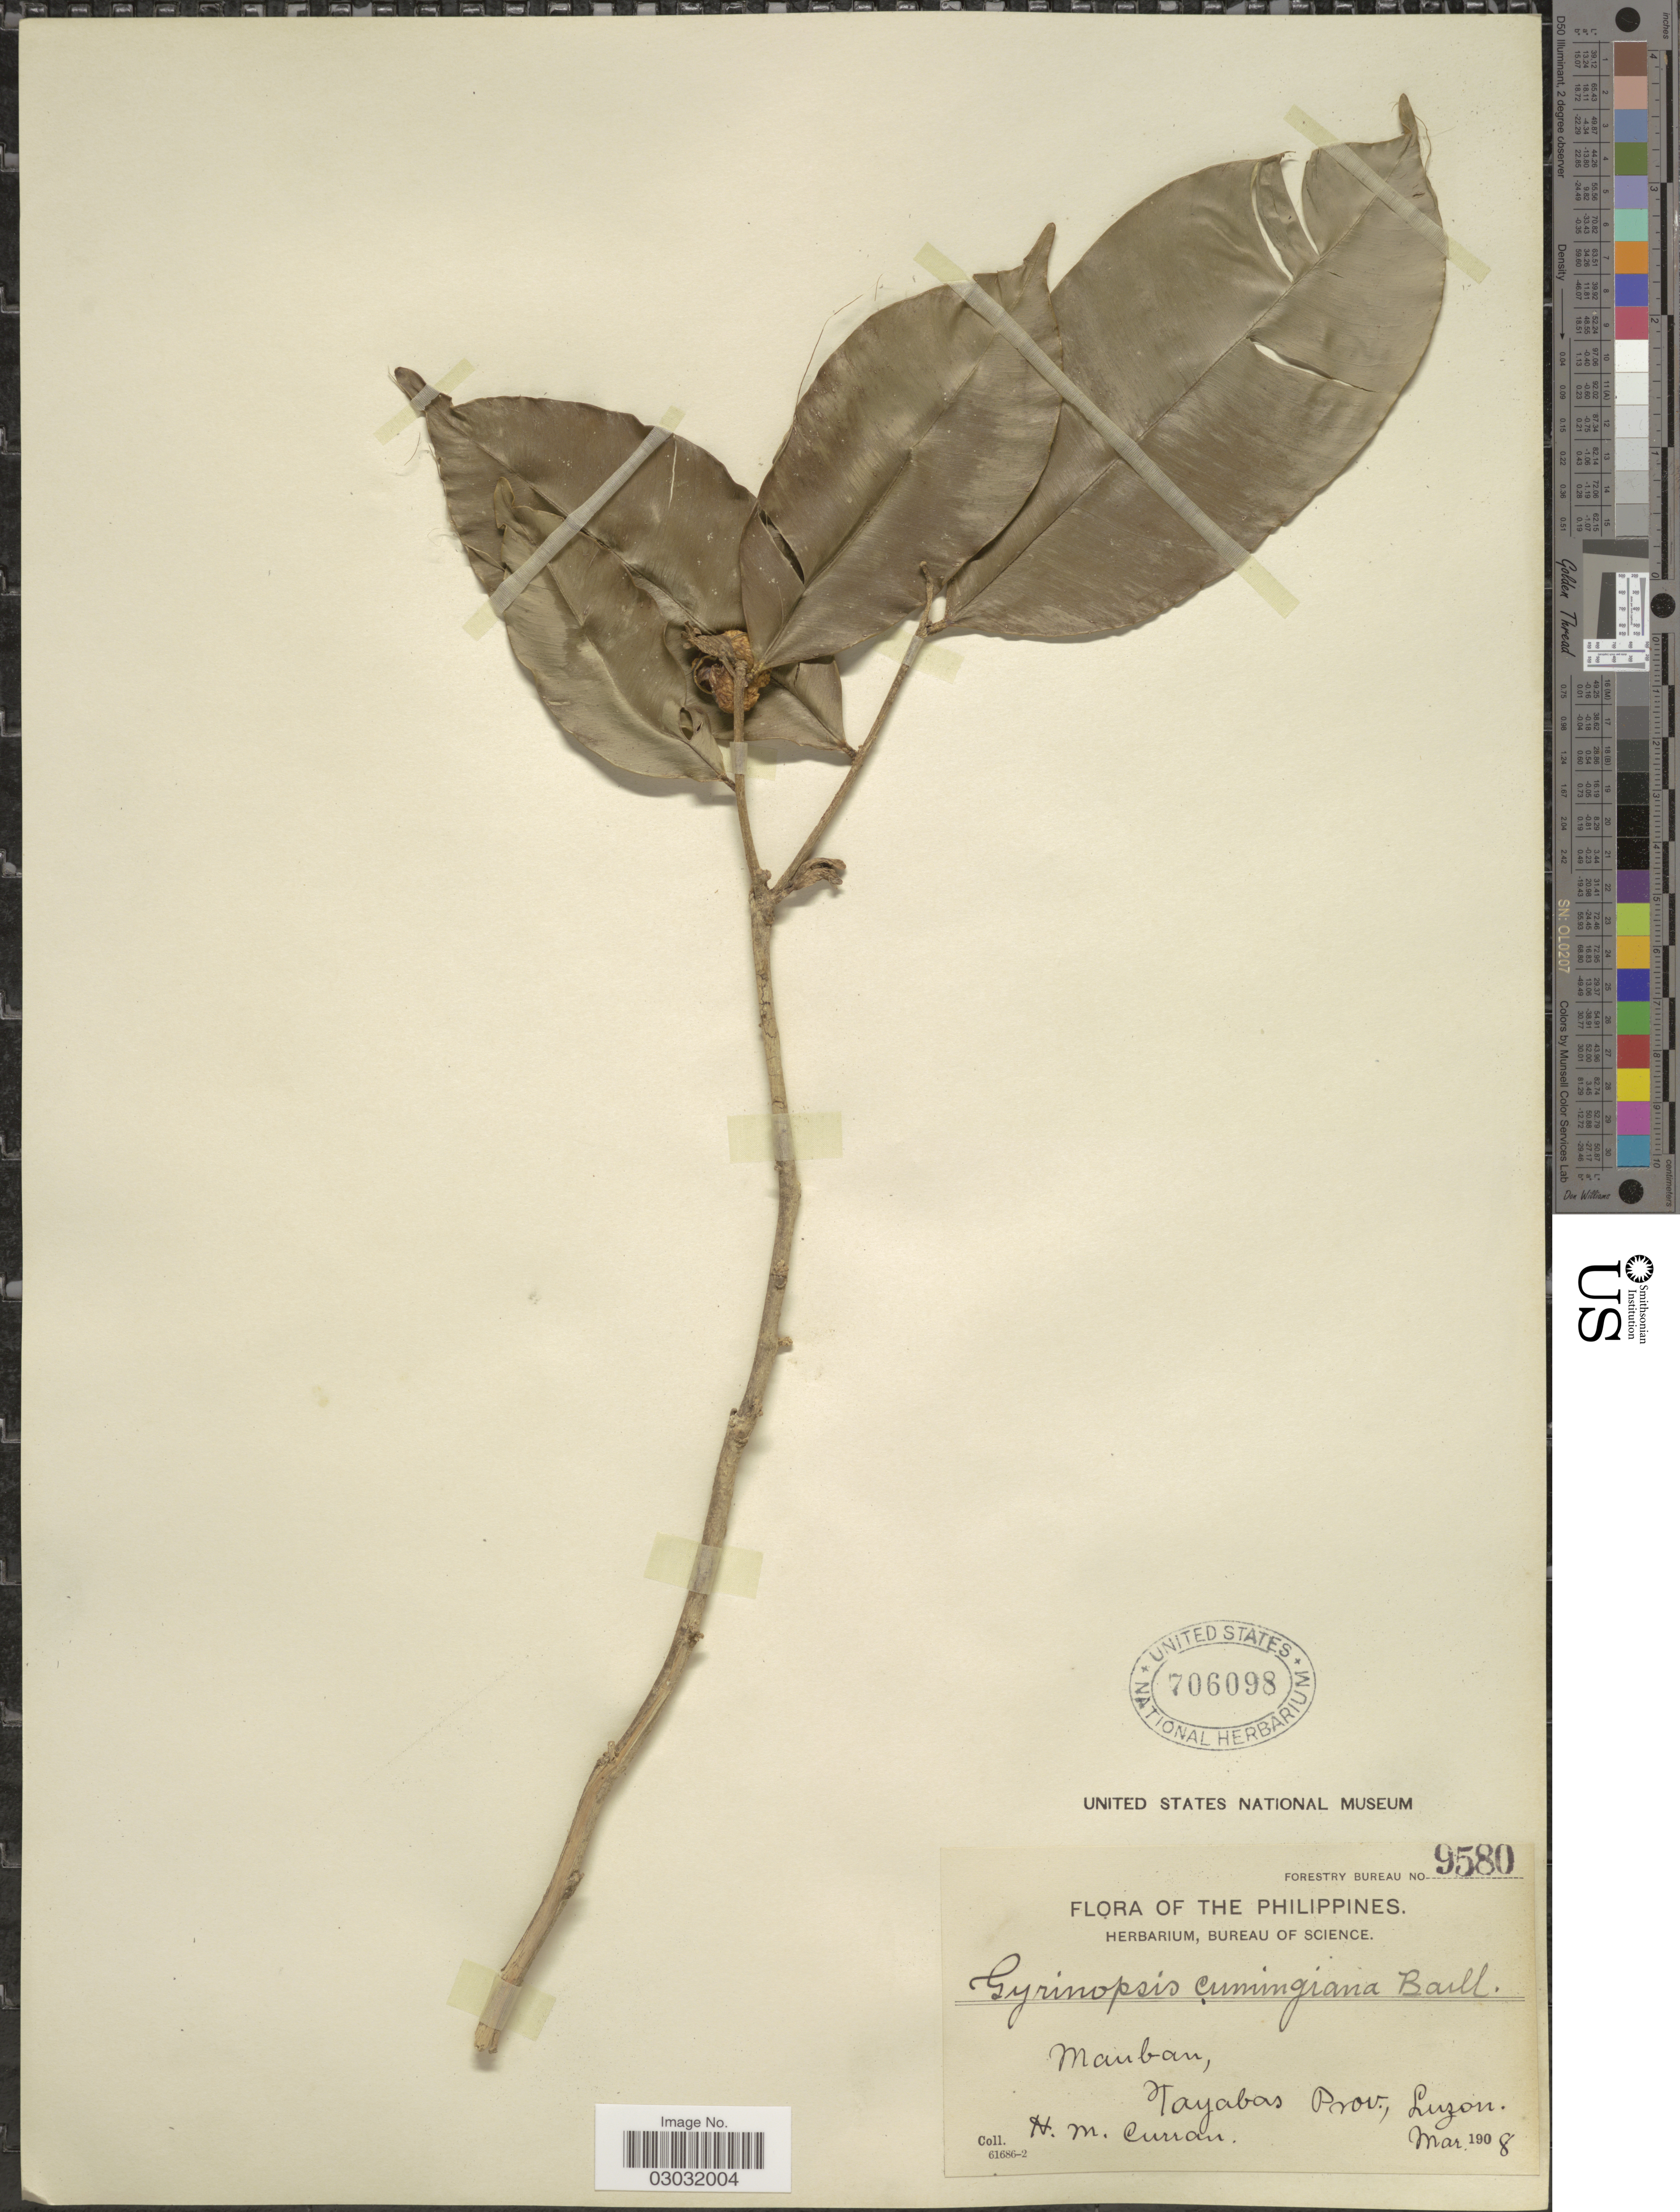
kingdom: Plantae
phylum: Tracheophyta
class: Magnoliopsida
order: Malvales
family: Thymelaeaceae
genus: Aquilaria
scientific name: Aquilaria cumingiana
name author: (Decne.) Ridl.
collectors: H. M. Curran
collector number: Forestry Bureau 9580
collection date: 1908-03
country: Philippines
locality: Manban, Tayabas Prov., Luzon.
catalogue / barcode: US 706098